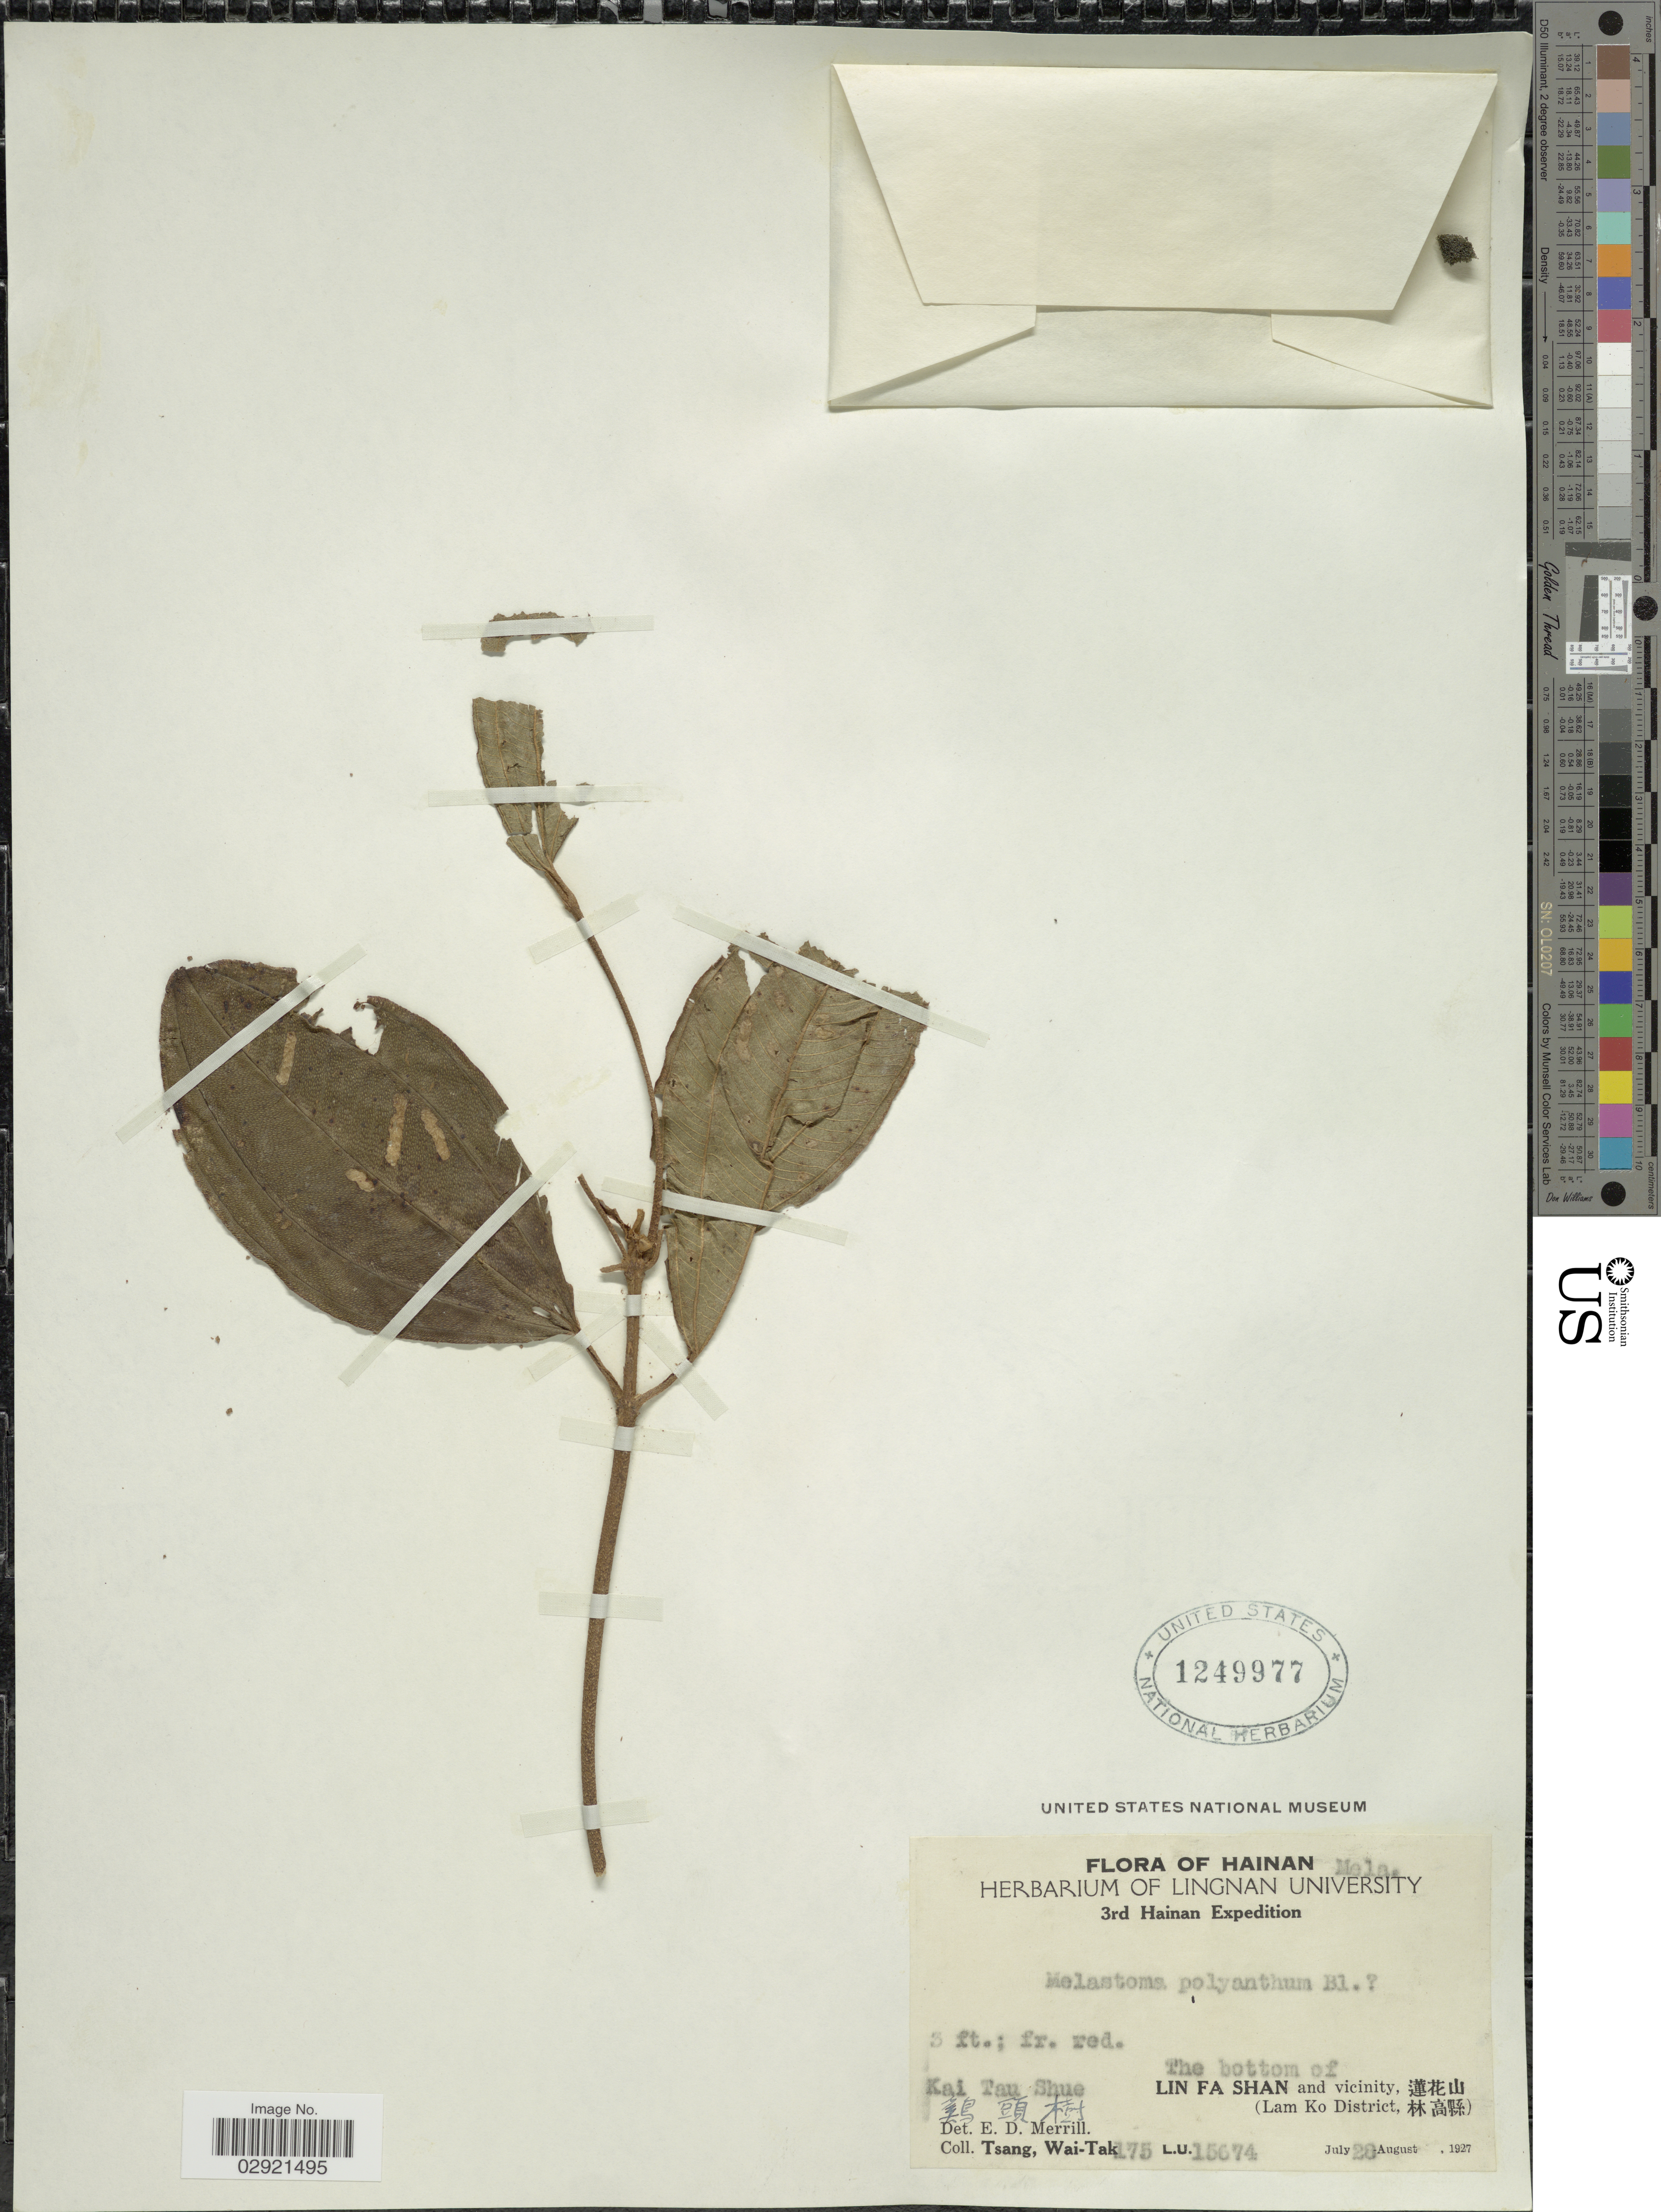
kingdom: Plantae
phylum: Tracheophyta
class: Magnoliopsida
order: Myrtales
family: Melastomataceae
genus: Melastoma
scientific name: Melastoma malabathricum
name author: L.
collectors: W. T. Tsang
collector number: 175LU15674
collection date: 1927-08-28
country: China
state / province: Hainan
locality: The bottom of Kai Tan Shue. Lin Fa Shan and vicinity. (Lam Ko District).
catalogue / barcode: US 1249977